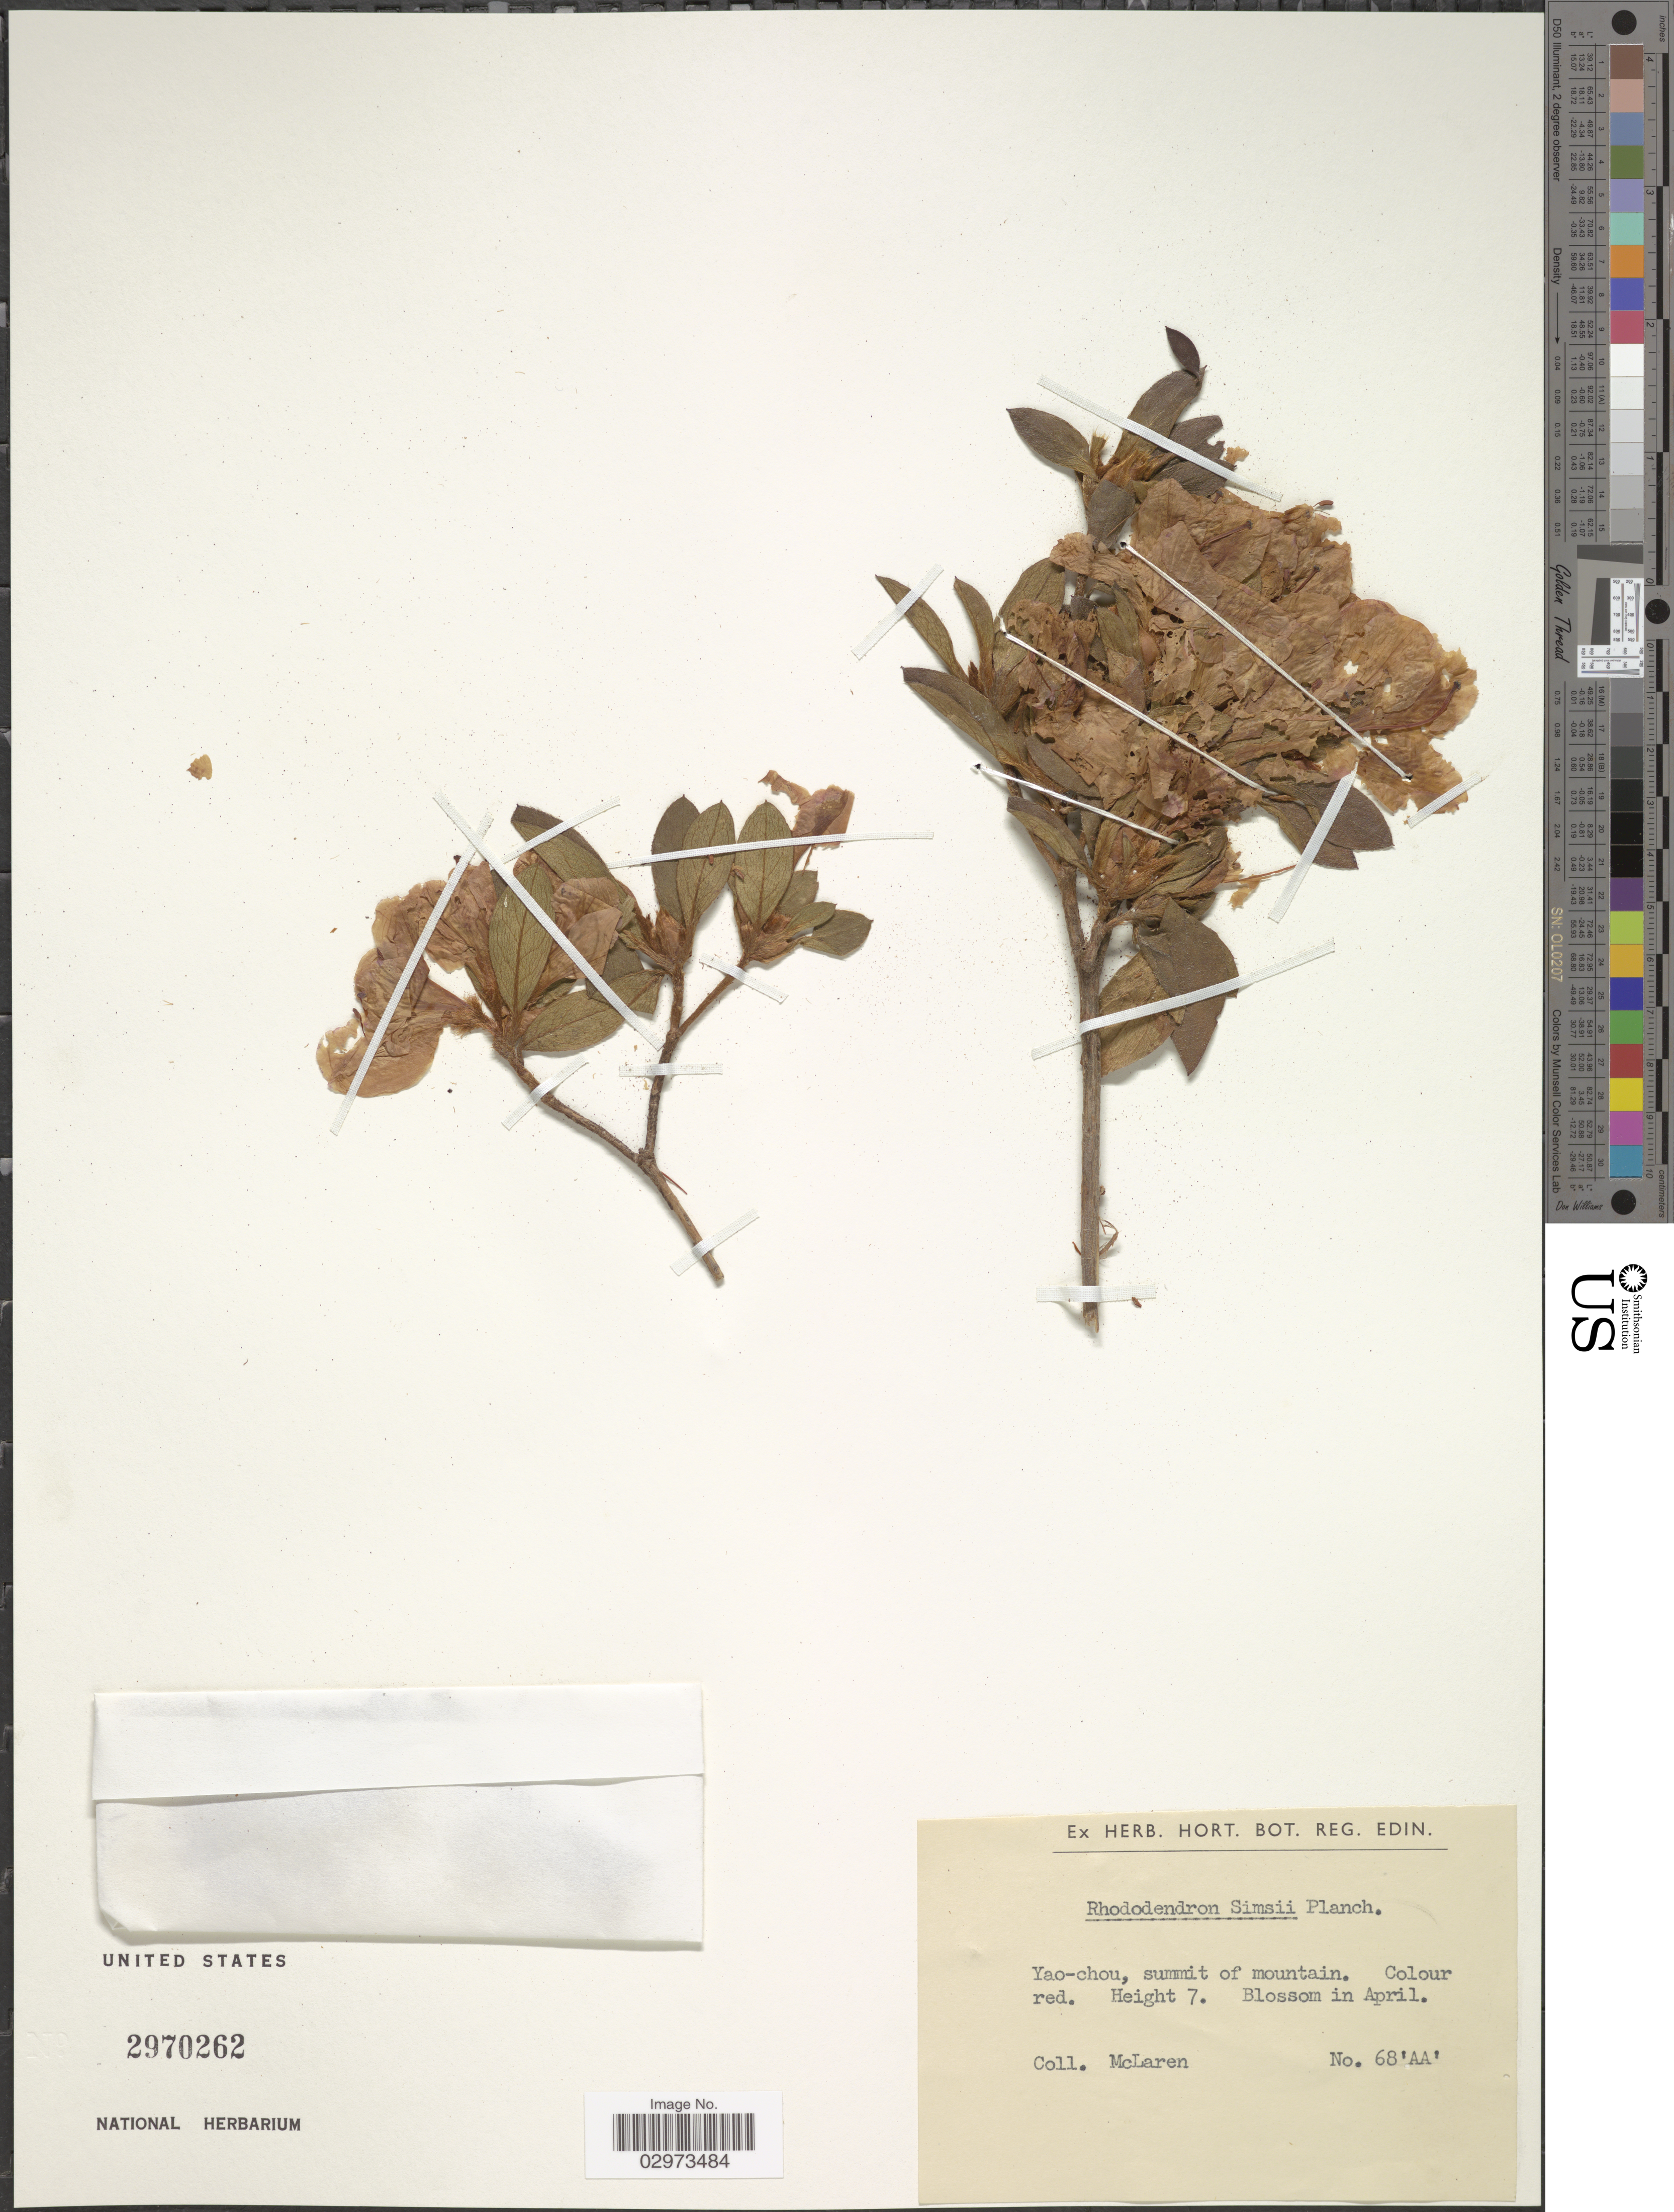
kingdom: Plantae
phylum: Tracheophyta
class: Magnoliopsida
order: Ericales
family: Ericaceae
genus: Rhododendron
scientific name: Rhododendron simsii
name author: Planch.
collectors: McLaren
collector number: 68 'AA'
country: China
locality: Yao-chou, summit of mountain.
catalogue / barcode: US 2970262